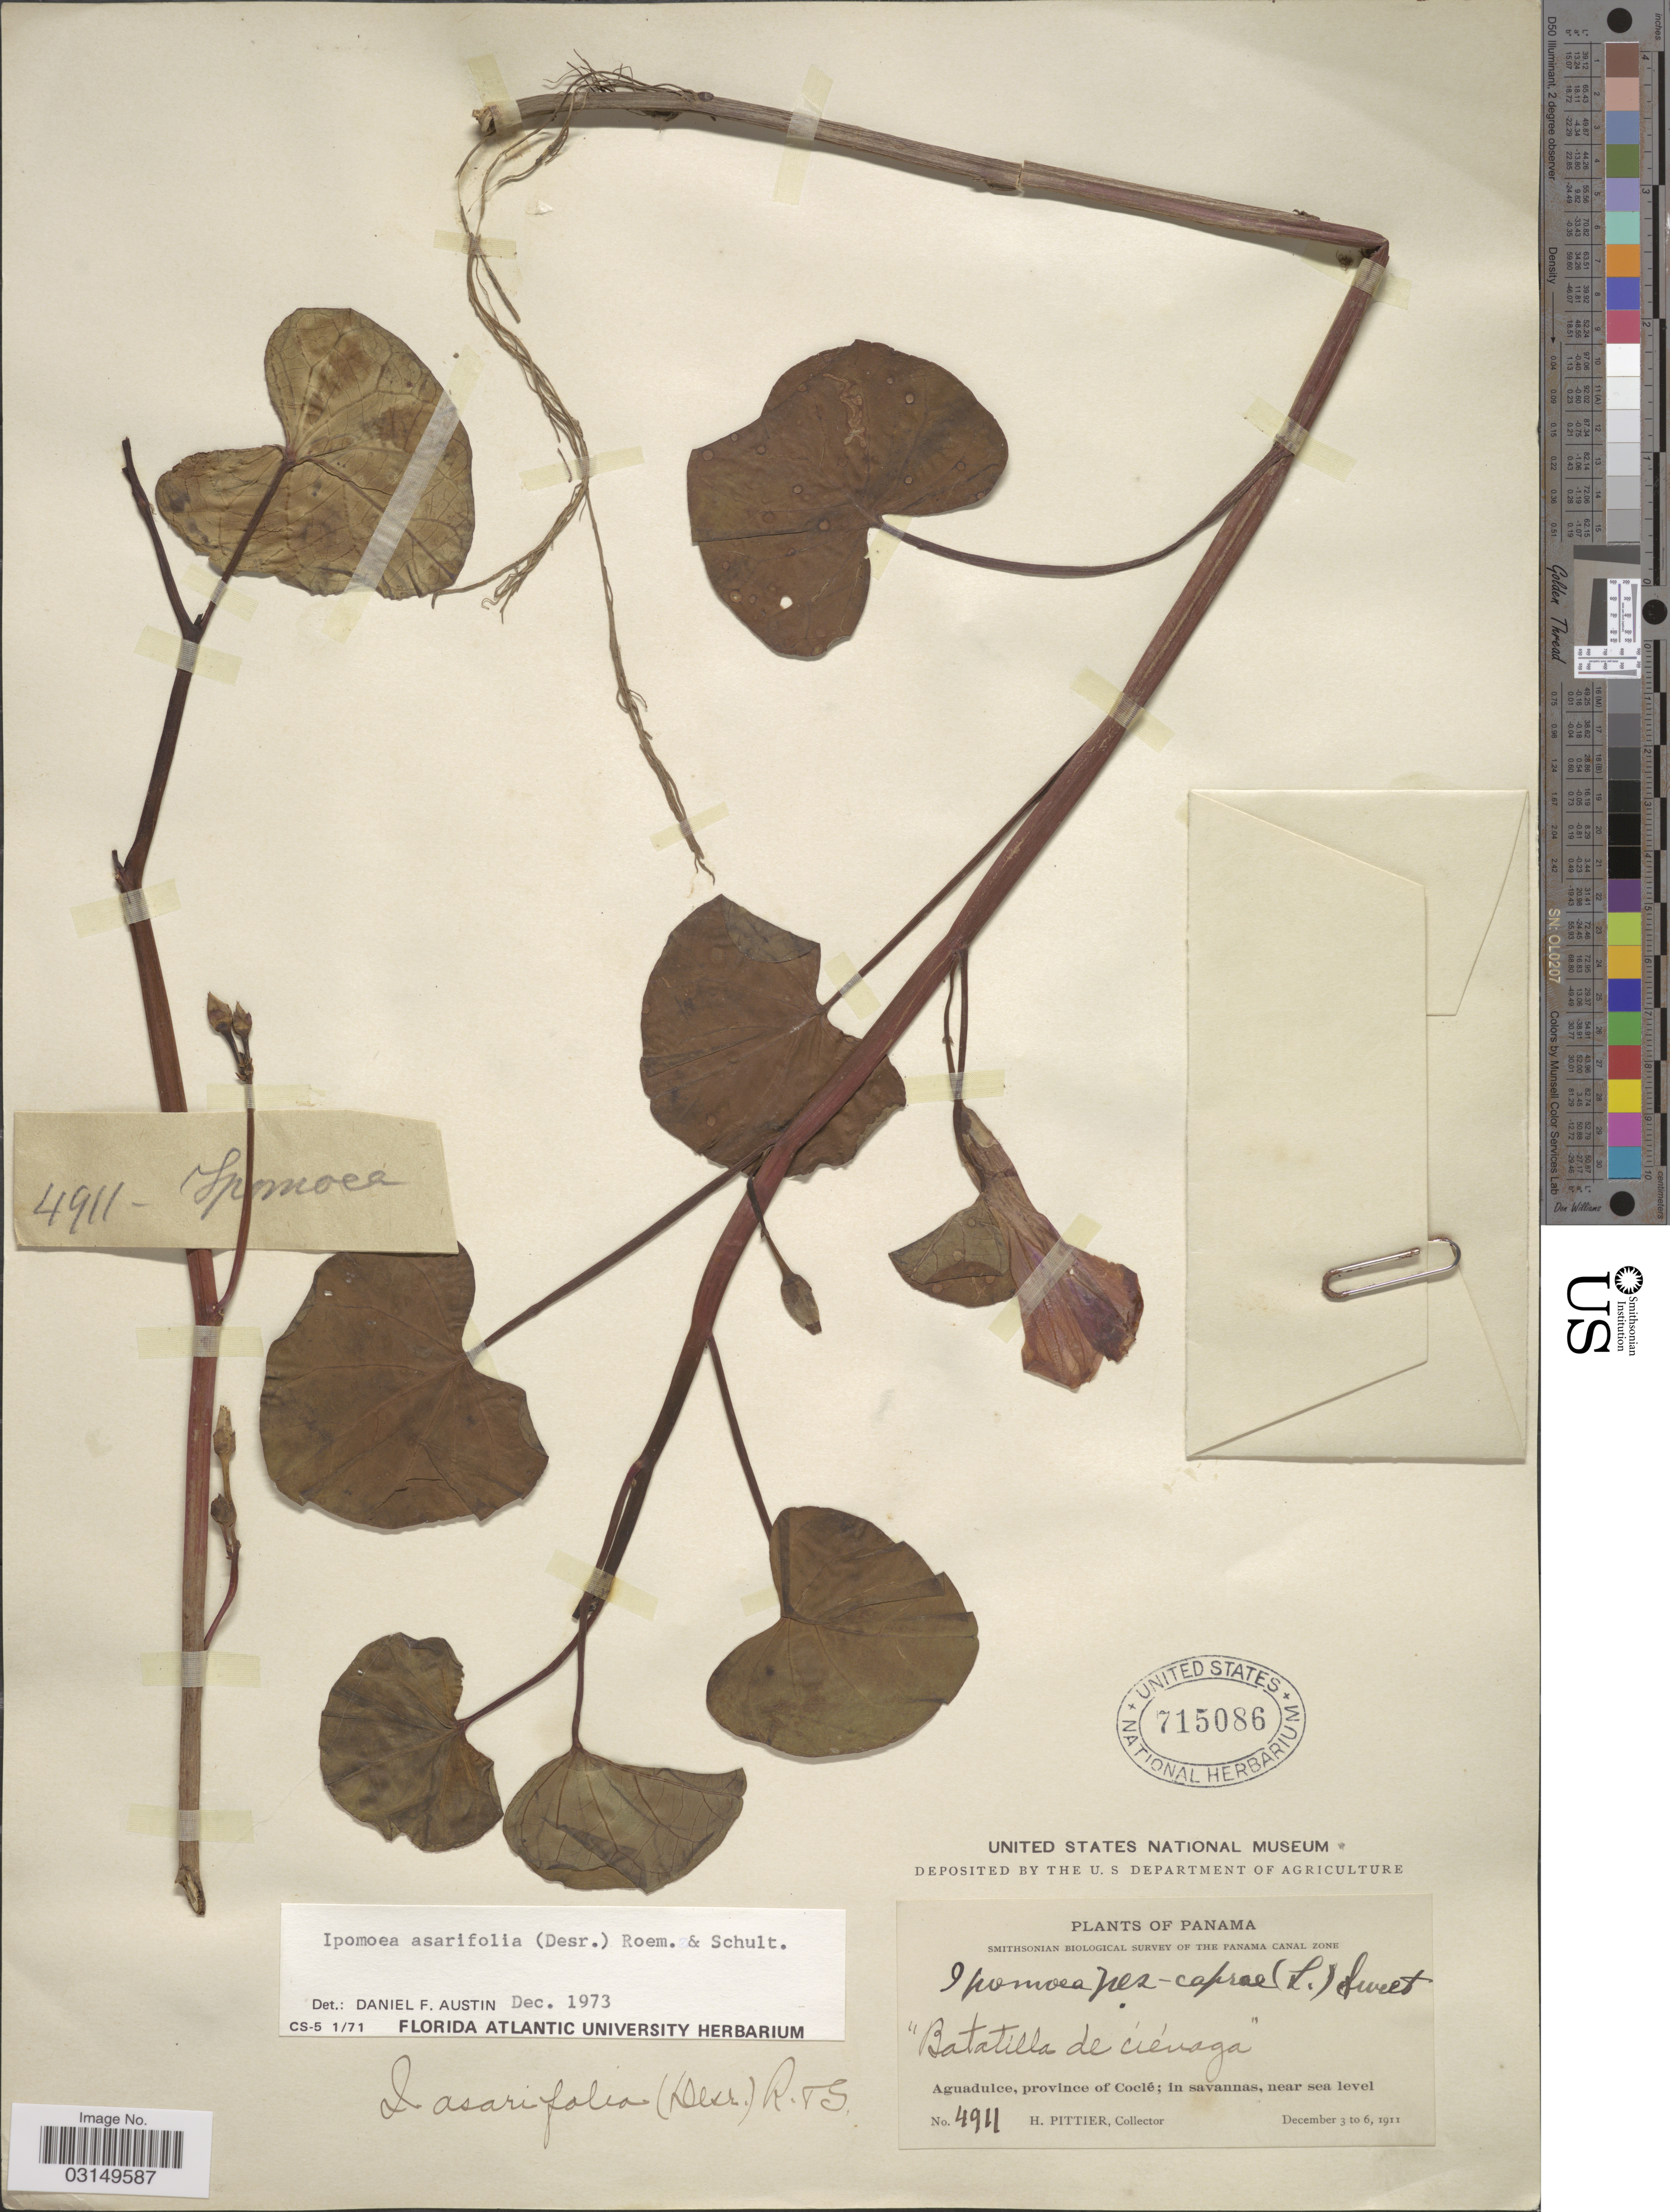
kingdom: Plantae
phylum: Tracheophyta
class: Magnoliopsida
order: Solanales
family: Convolvulaceae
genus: Ipomoea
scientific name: Ipomoea asarifolia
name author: (Desr.) Roem. & Schult.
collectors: H. F. Pittier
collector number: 4911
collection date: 1911-12-03/1911-12-06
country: Panama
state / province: Coclé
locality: Aguadulce.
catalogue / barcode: US 715086